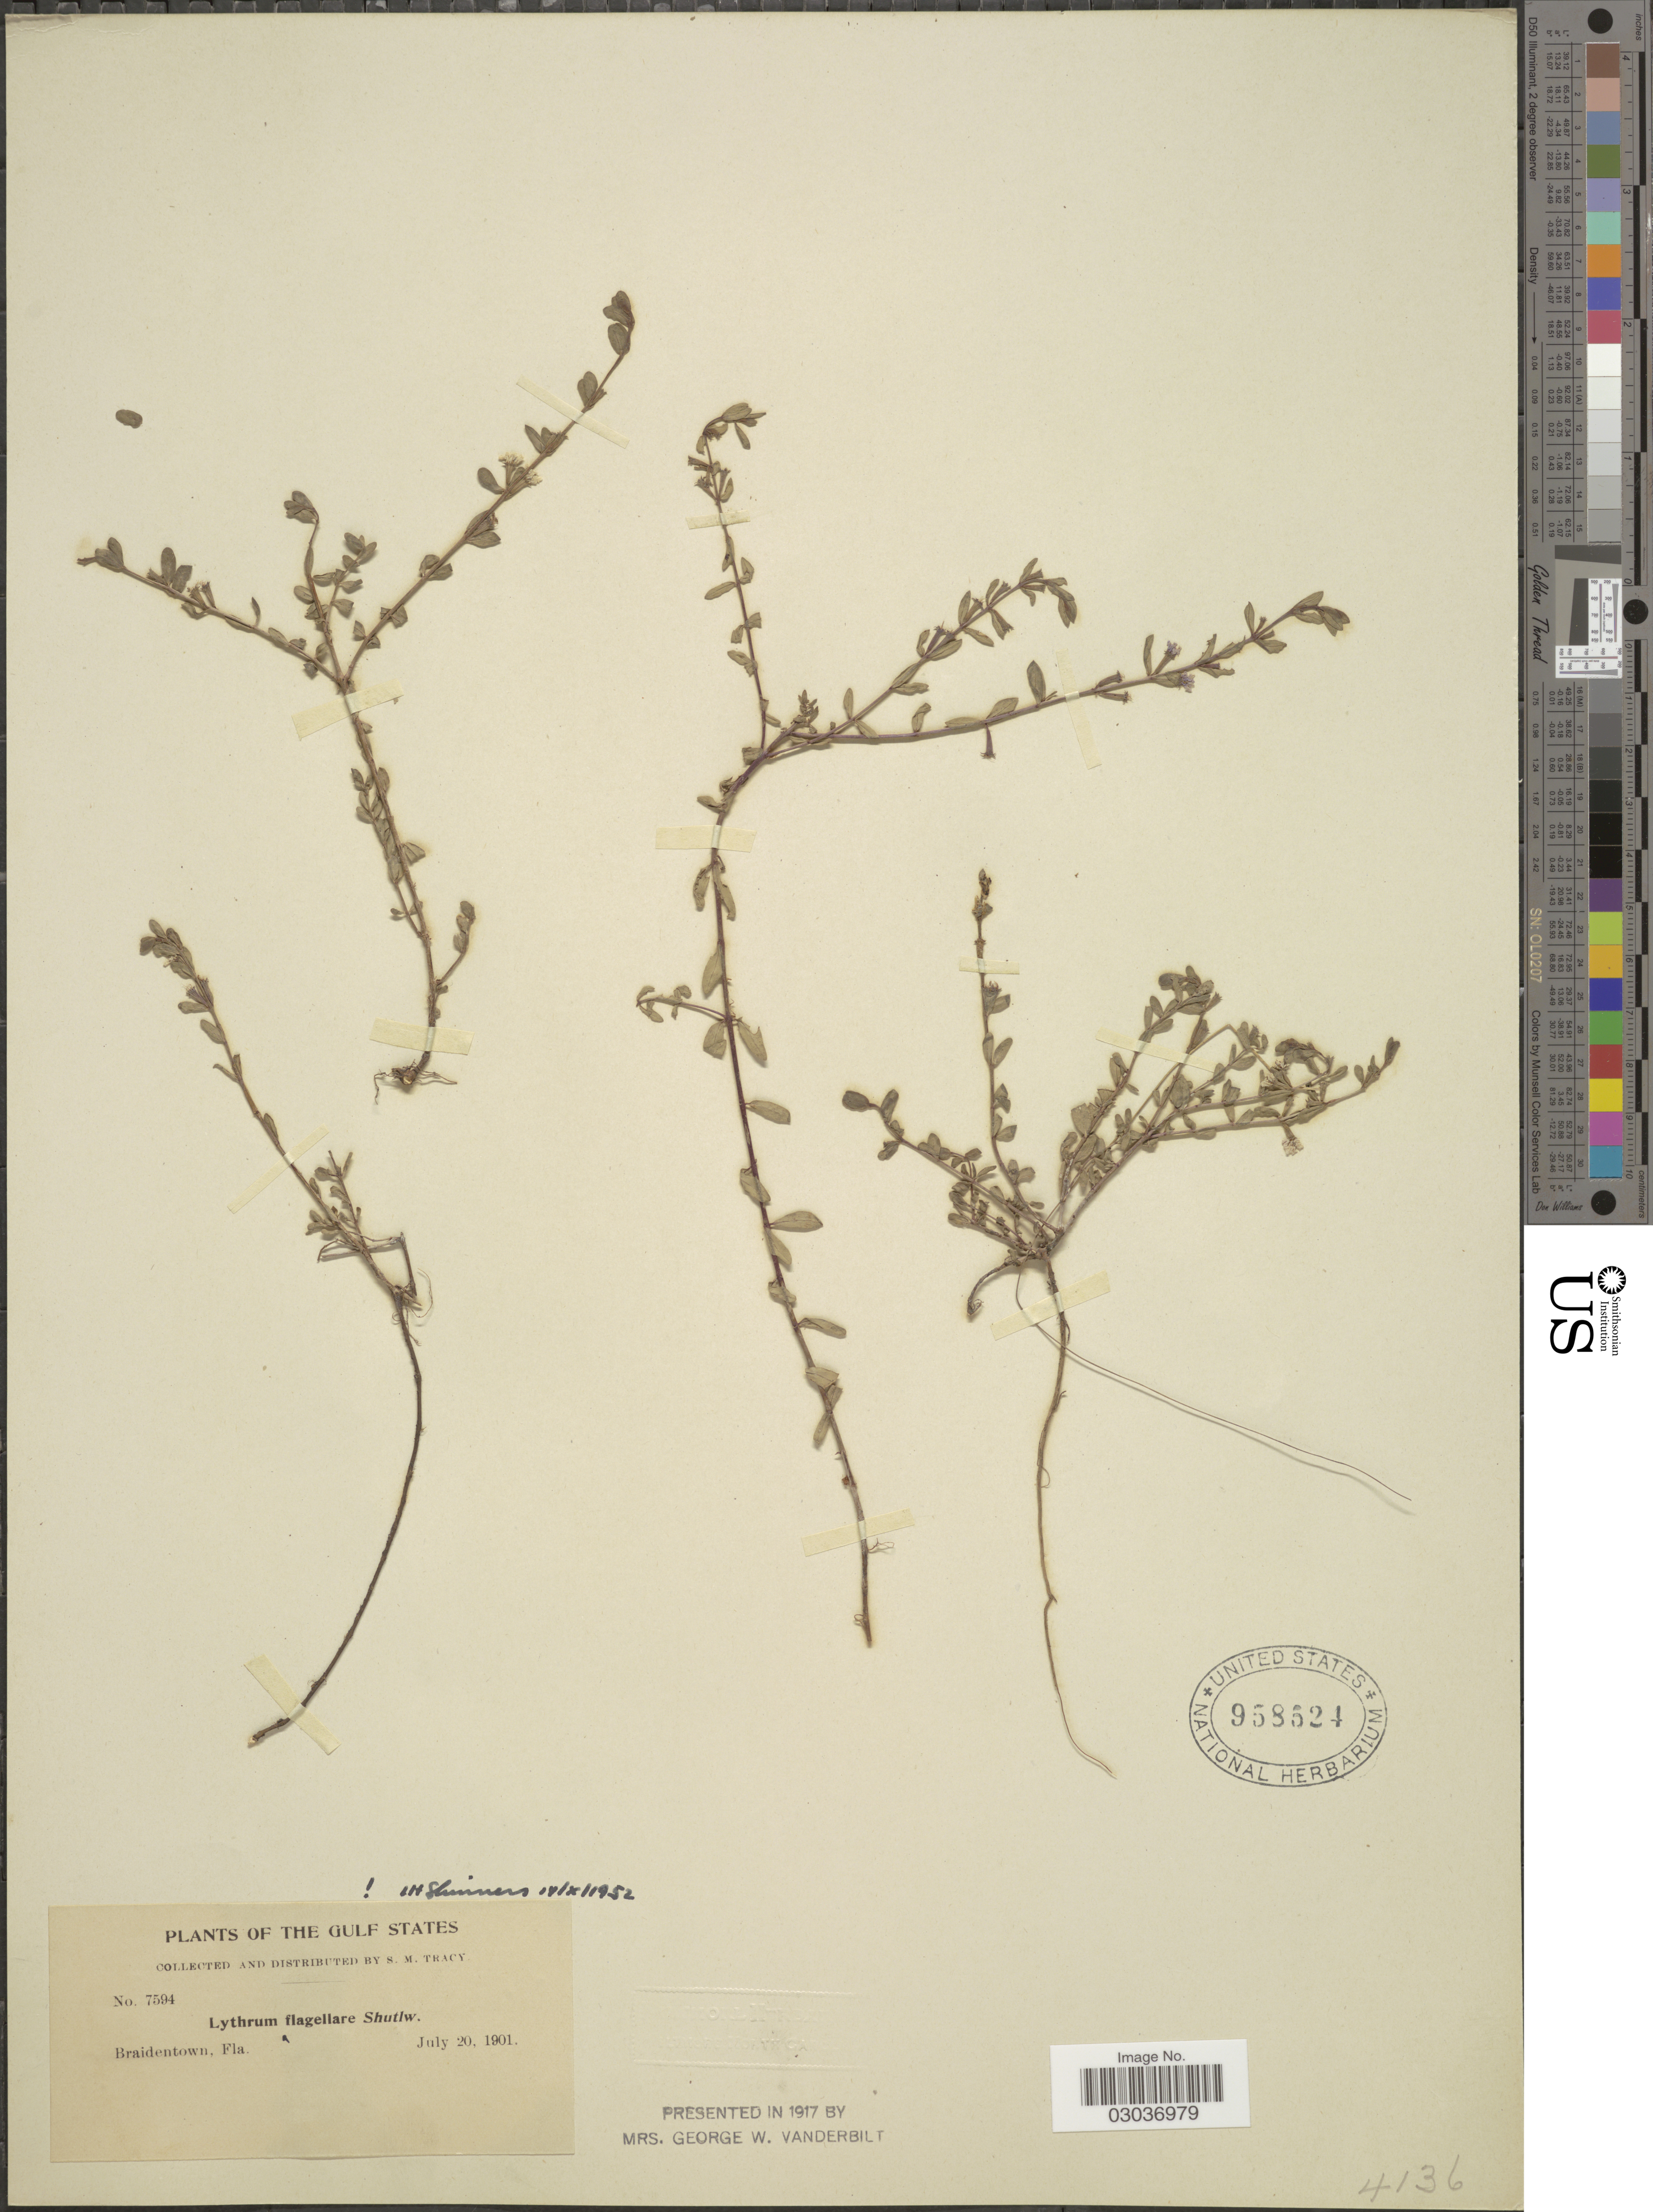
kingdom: Plantae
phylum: Tracheophyta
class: Magnoliopsida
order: Myrtales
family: Lythraceae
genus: Lythrum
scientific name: Lythrum flagellare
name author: Shuttlew. ex Chapm.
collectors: S. M. Tracy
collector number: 7594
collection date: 1901-07-20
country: United States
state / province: Florida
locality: The Gulf States, Braidentown.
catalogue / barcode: US 958524